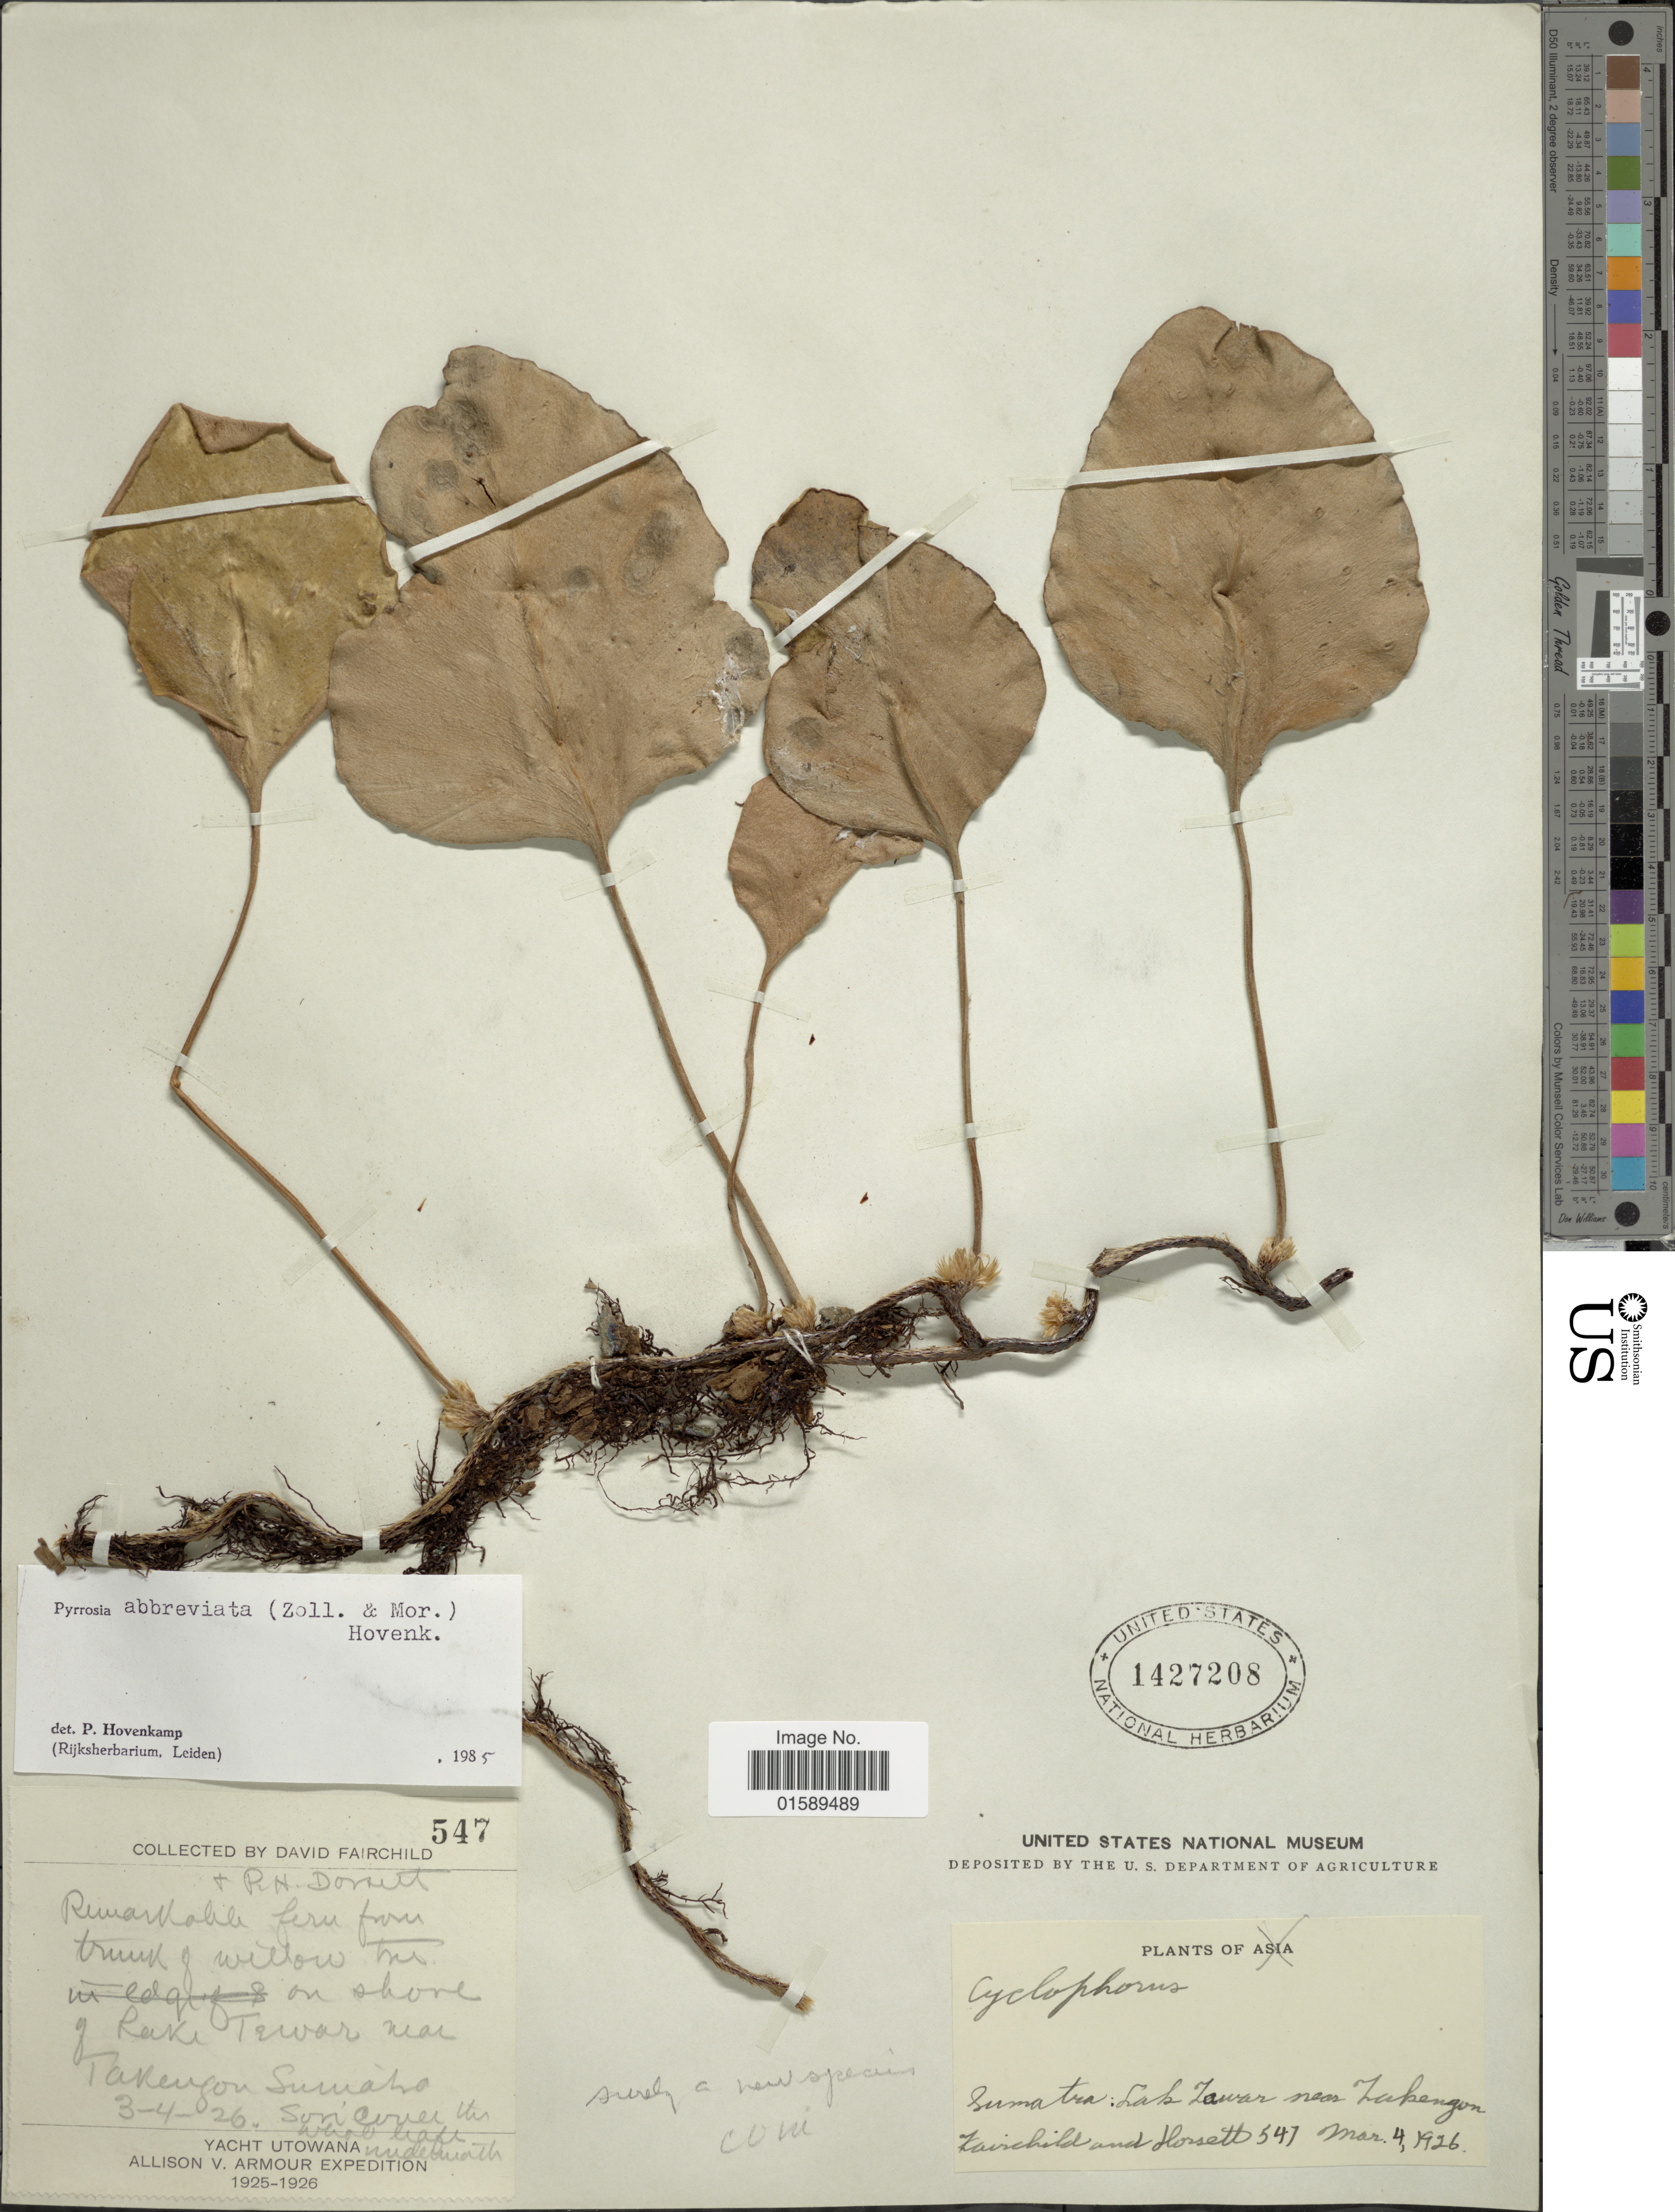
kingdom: Plantae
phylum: Tracheophyta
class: Polypodiopsida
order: Polypodiales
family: Polypodiaceae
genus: Pyrrosia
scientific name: Pyrrosia abbreviata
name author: (Zoll. & Moritz) Tagawa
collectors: D. Fairchild & -. Horsett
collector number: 547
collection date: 1926-03-04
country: Indonesia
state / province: Sumatra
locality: On shore of Lake Tawar near Takengon Sumatra.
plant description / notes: Corrected "Sumatra: Lak Zawar near Zakengon." to "On shore of Lake Tawar near Takengon Sumatra."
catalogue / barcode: US 1427208